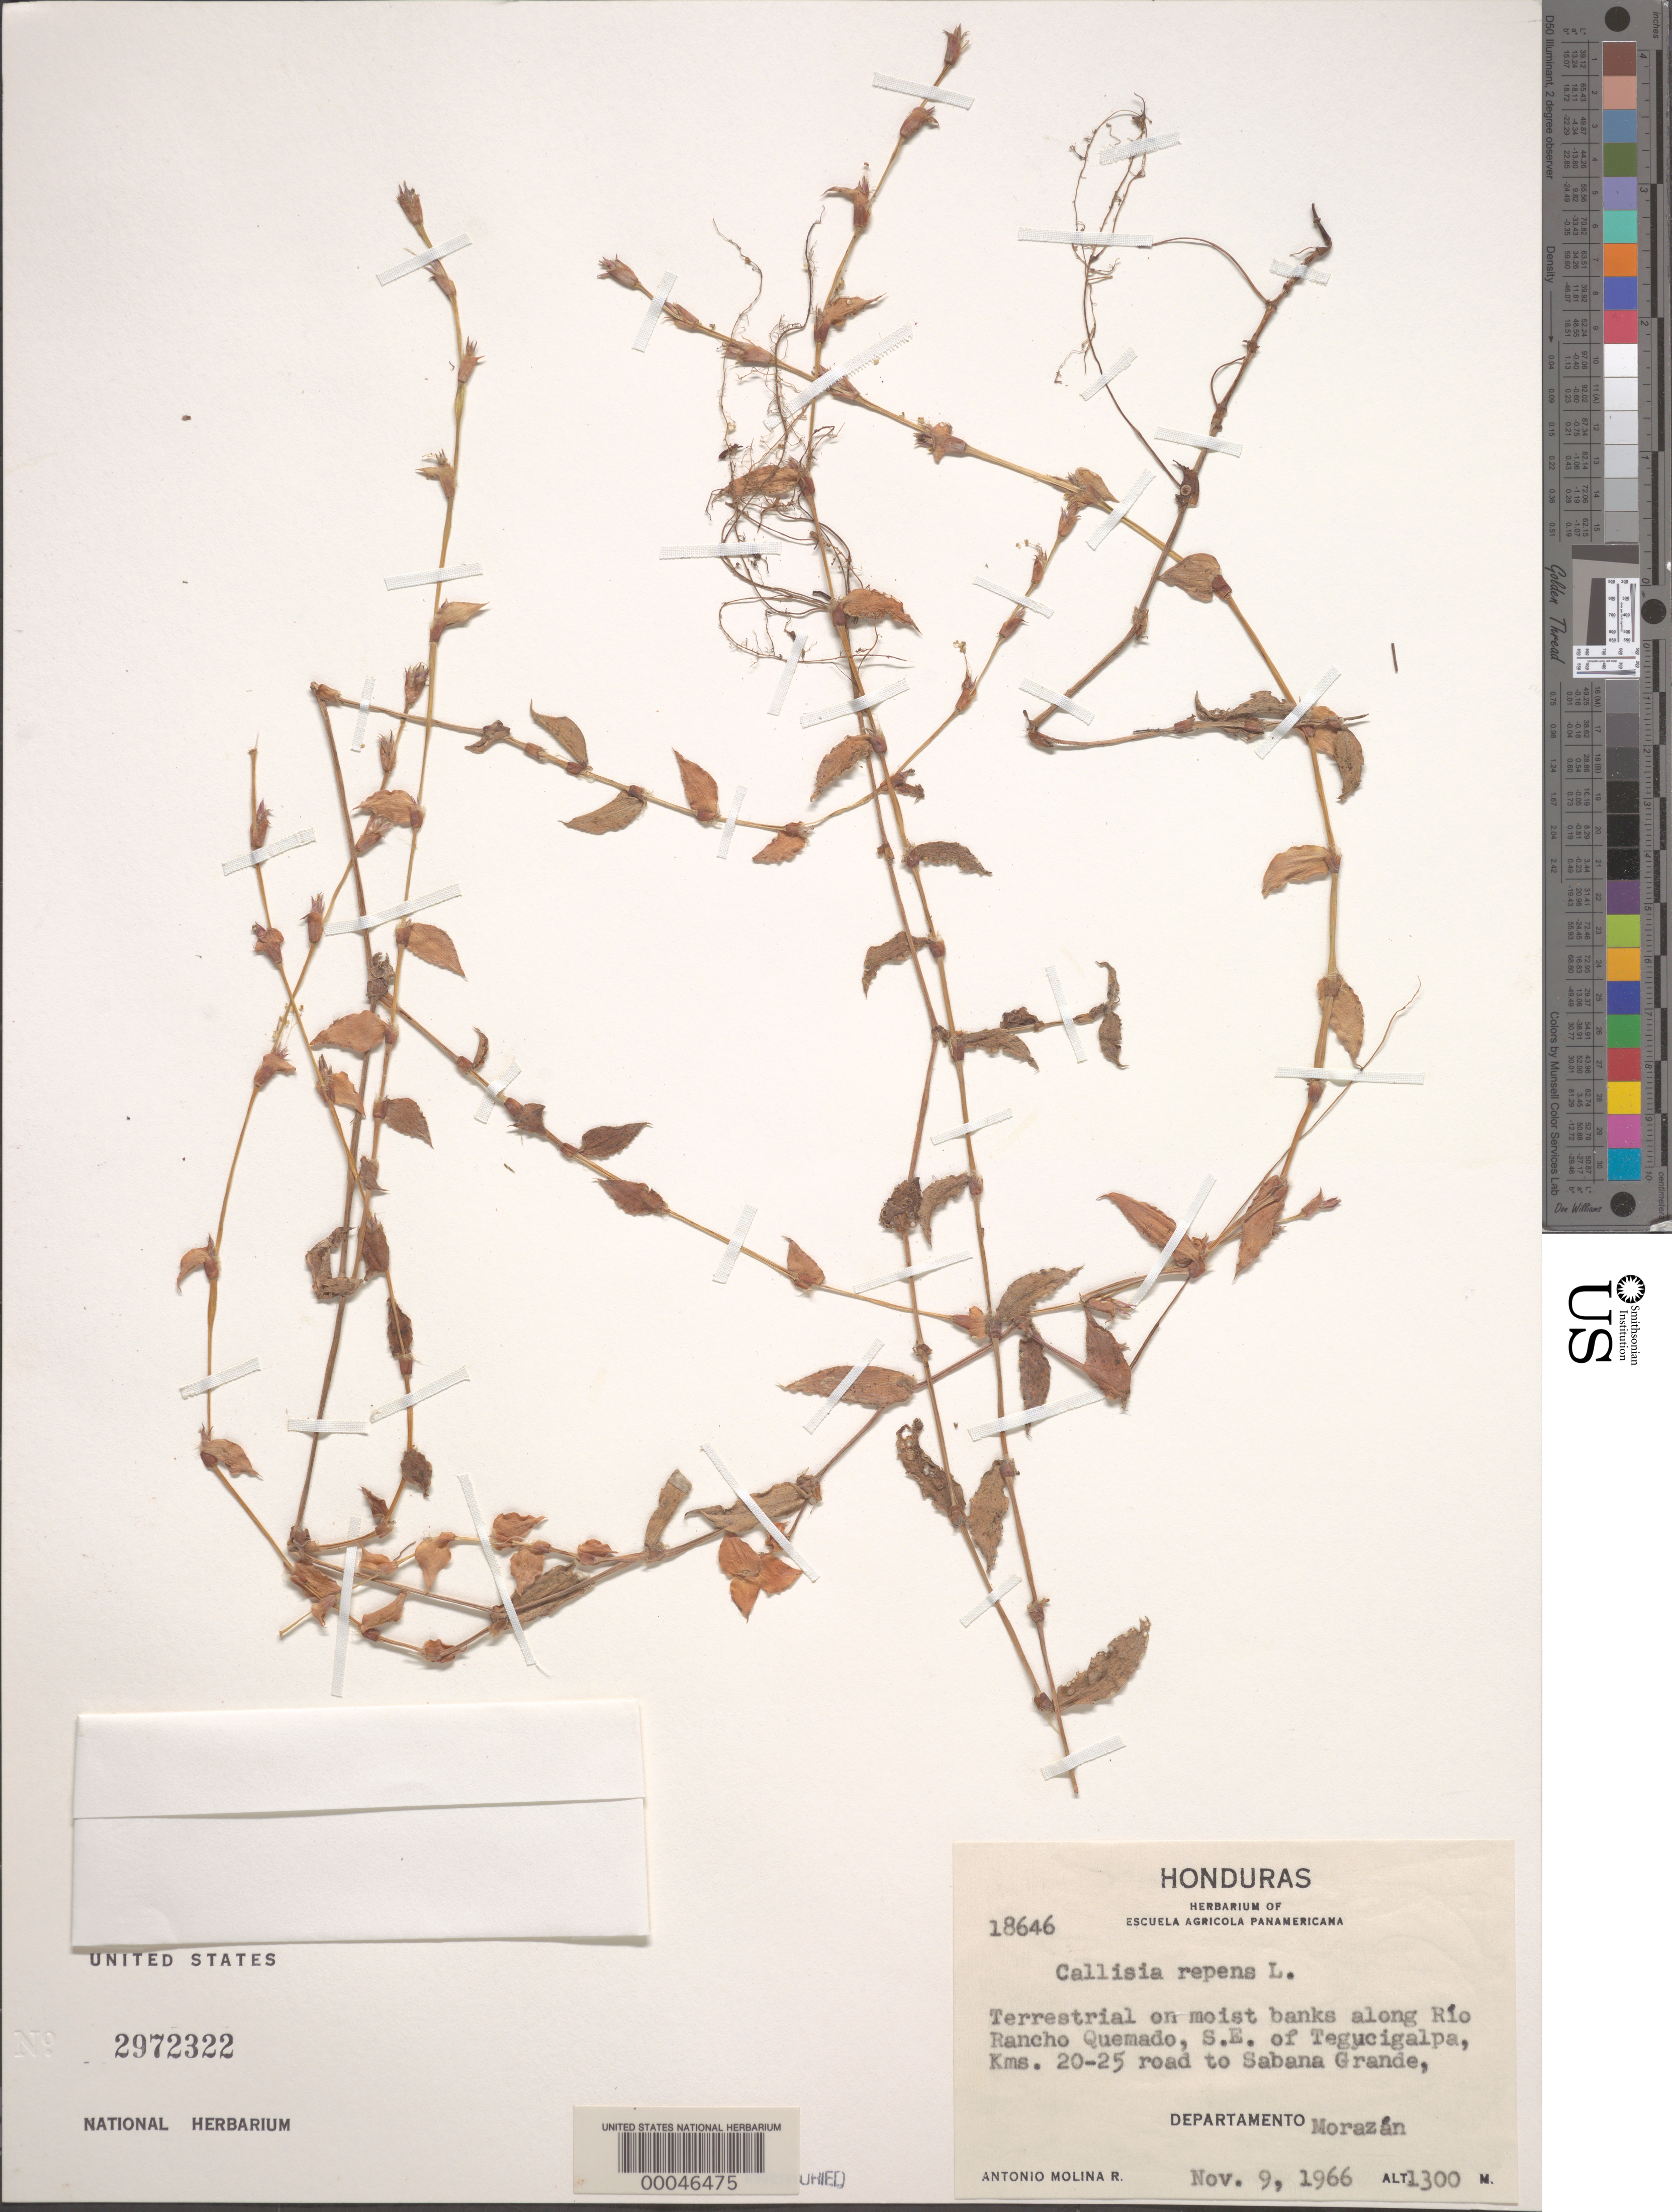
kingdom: Plantae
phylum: Tracheophyta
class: Liliopsida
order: Commelinales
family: Commelinaceae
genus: Callisia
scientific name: Callisia repens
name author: (Jacq.) L.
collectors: A. Molina R.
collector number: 18646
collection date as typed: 09 Nov 1966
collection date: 1966-11-09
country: Honduras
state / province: Fco. Morazán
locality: Rio Rancho Quemado, SE of Tegucigalpa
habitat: Moist riverbank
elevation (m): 1300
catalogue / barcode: US 2972322